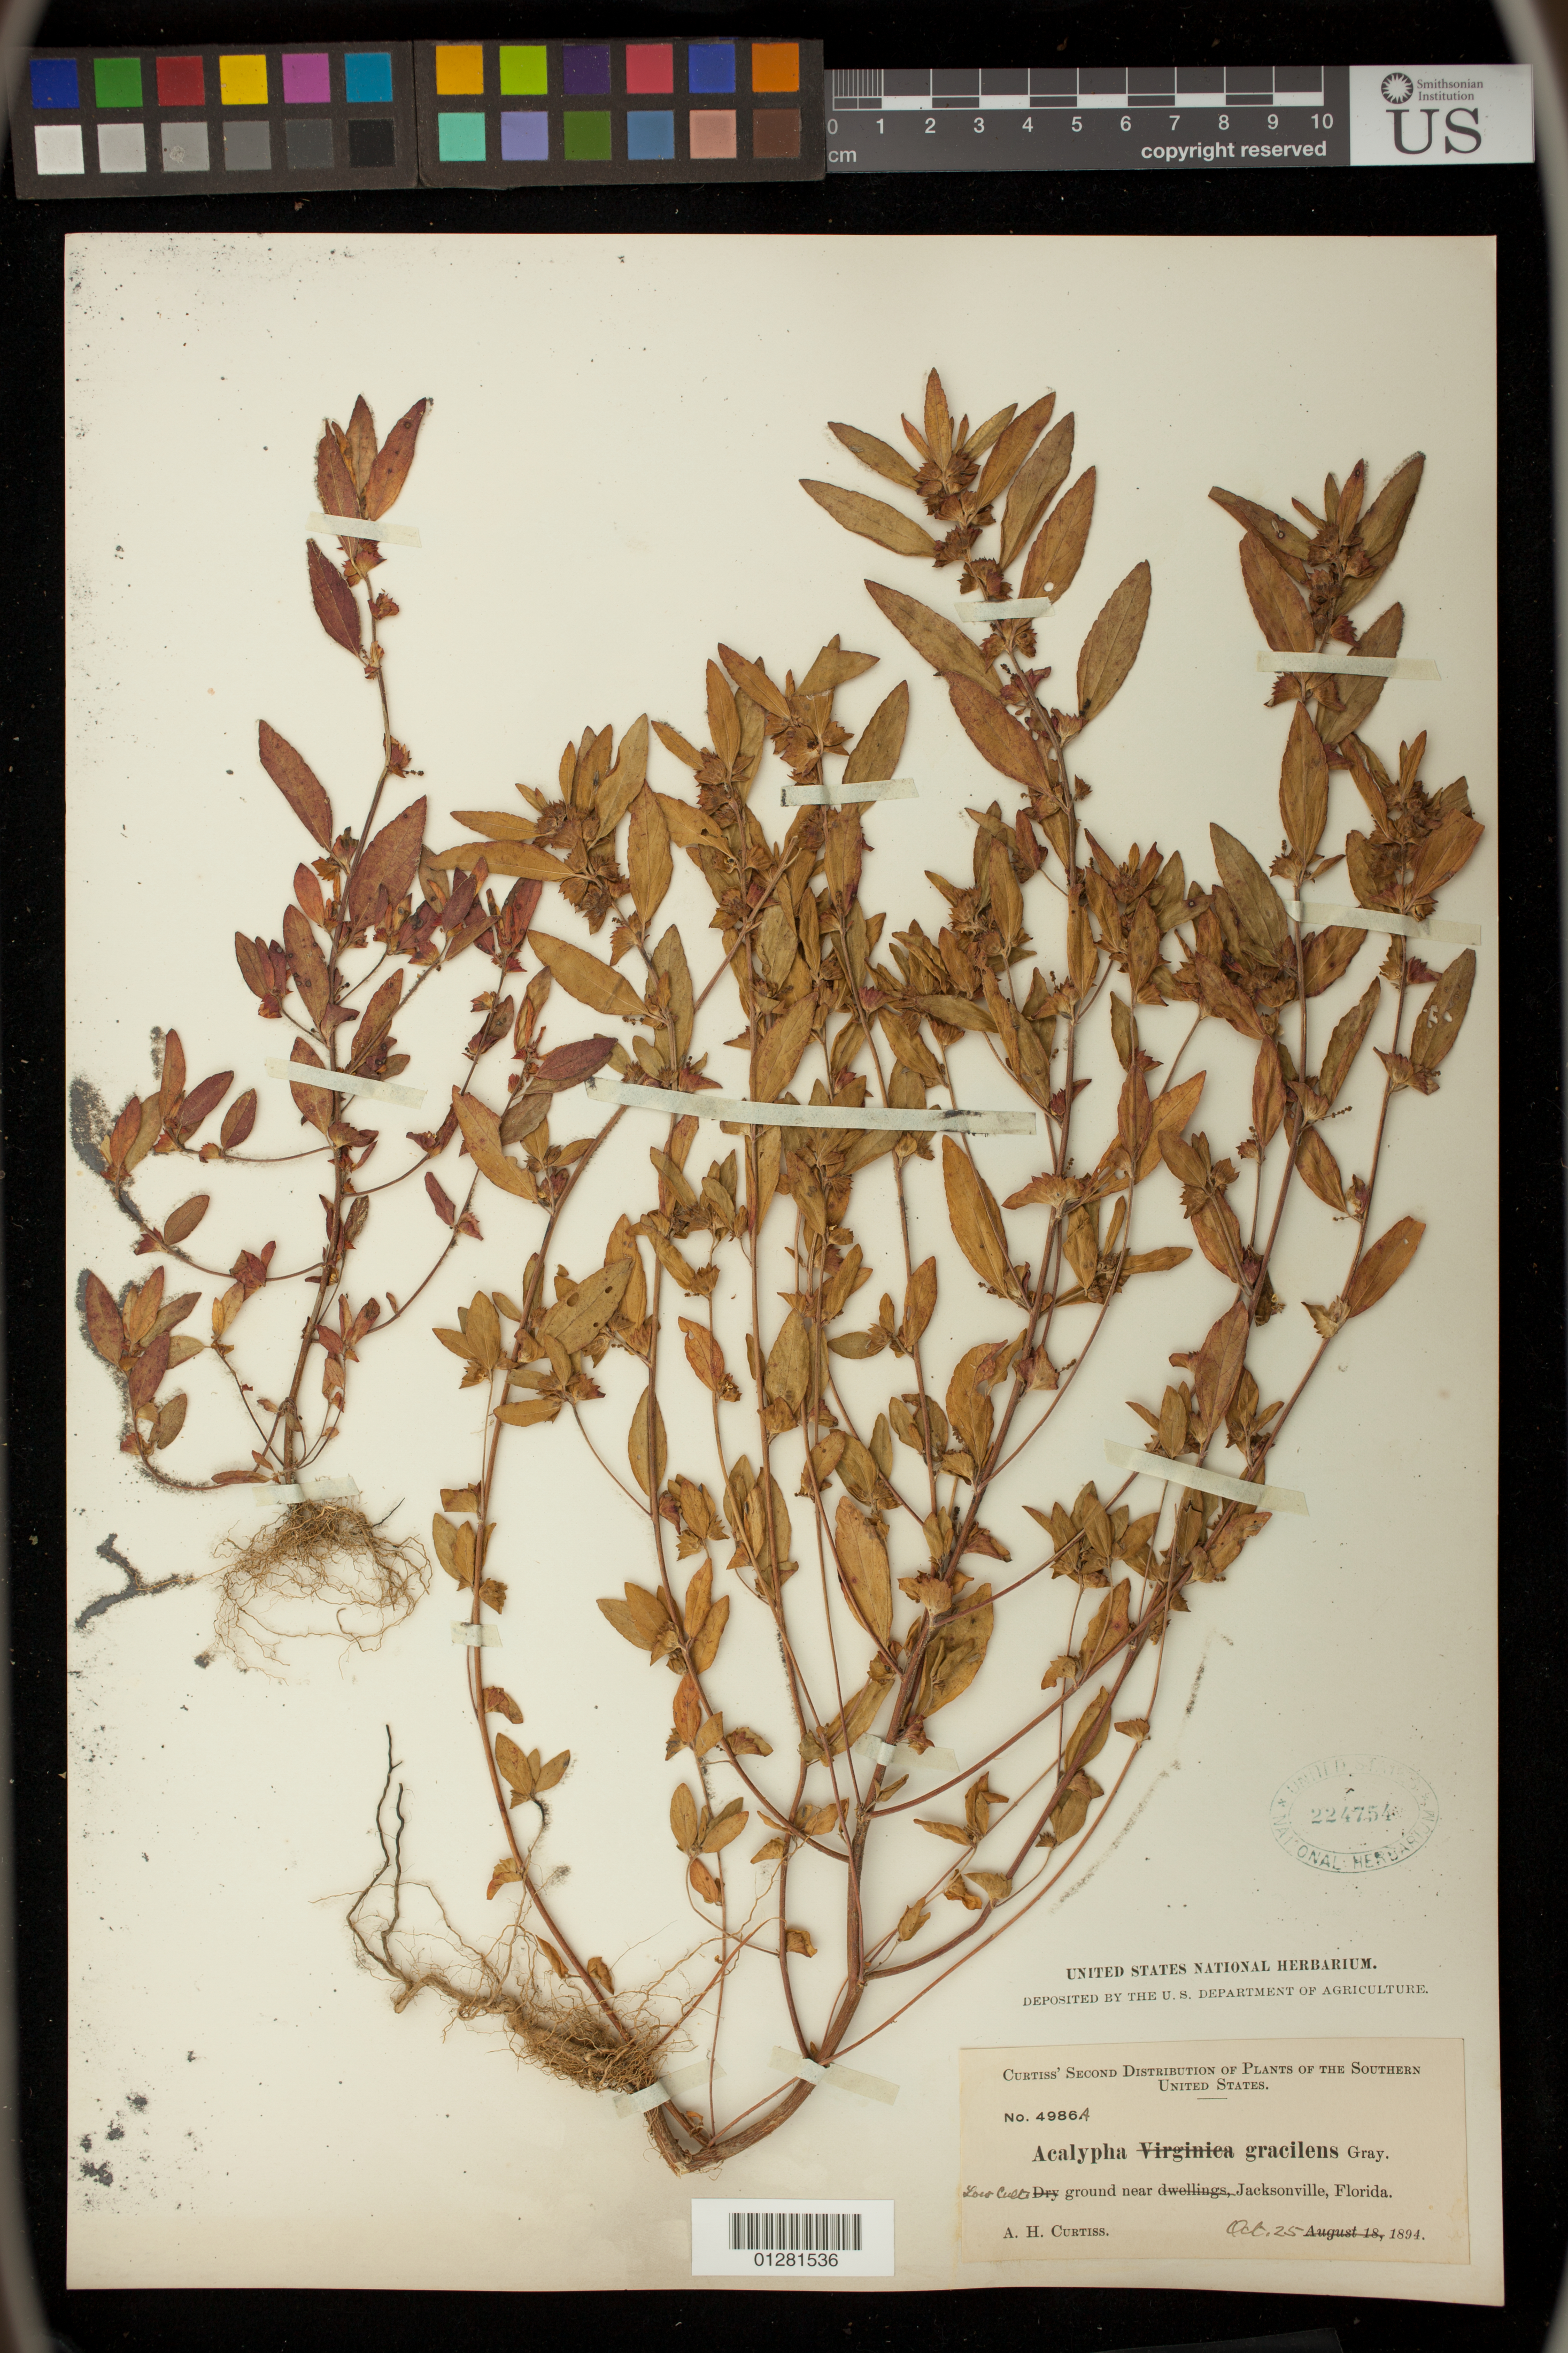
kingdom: Plantae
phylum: Tracheophyta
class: Magnoliopsida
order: Malpighiales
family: Euphorbiaceae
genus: Acalypha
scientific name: Acalypha gracilens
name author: A. Gray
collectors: A. H. Curtiss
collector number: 4986A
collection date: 1894-10-25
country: United States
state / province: Florida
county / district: Duval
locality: Jacksonville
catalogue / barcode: US 224754